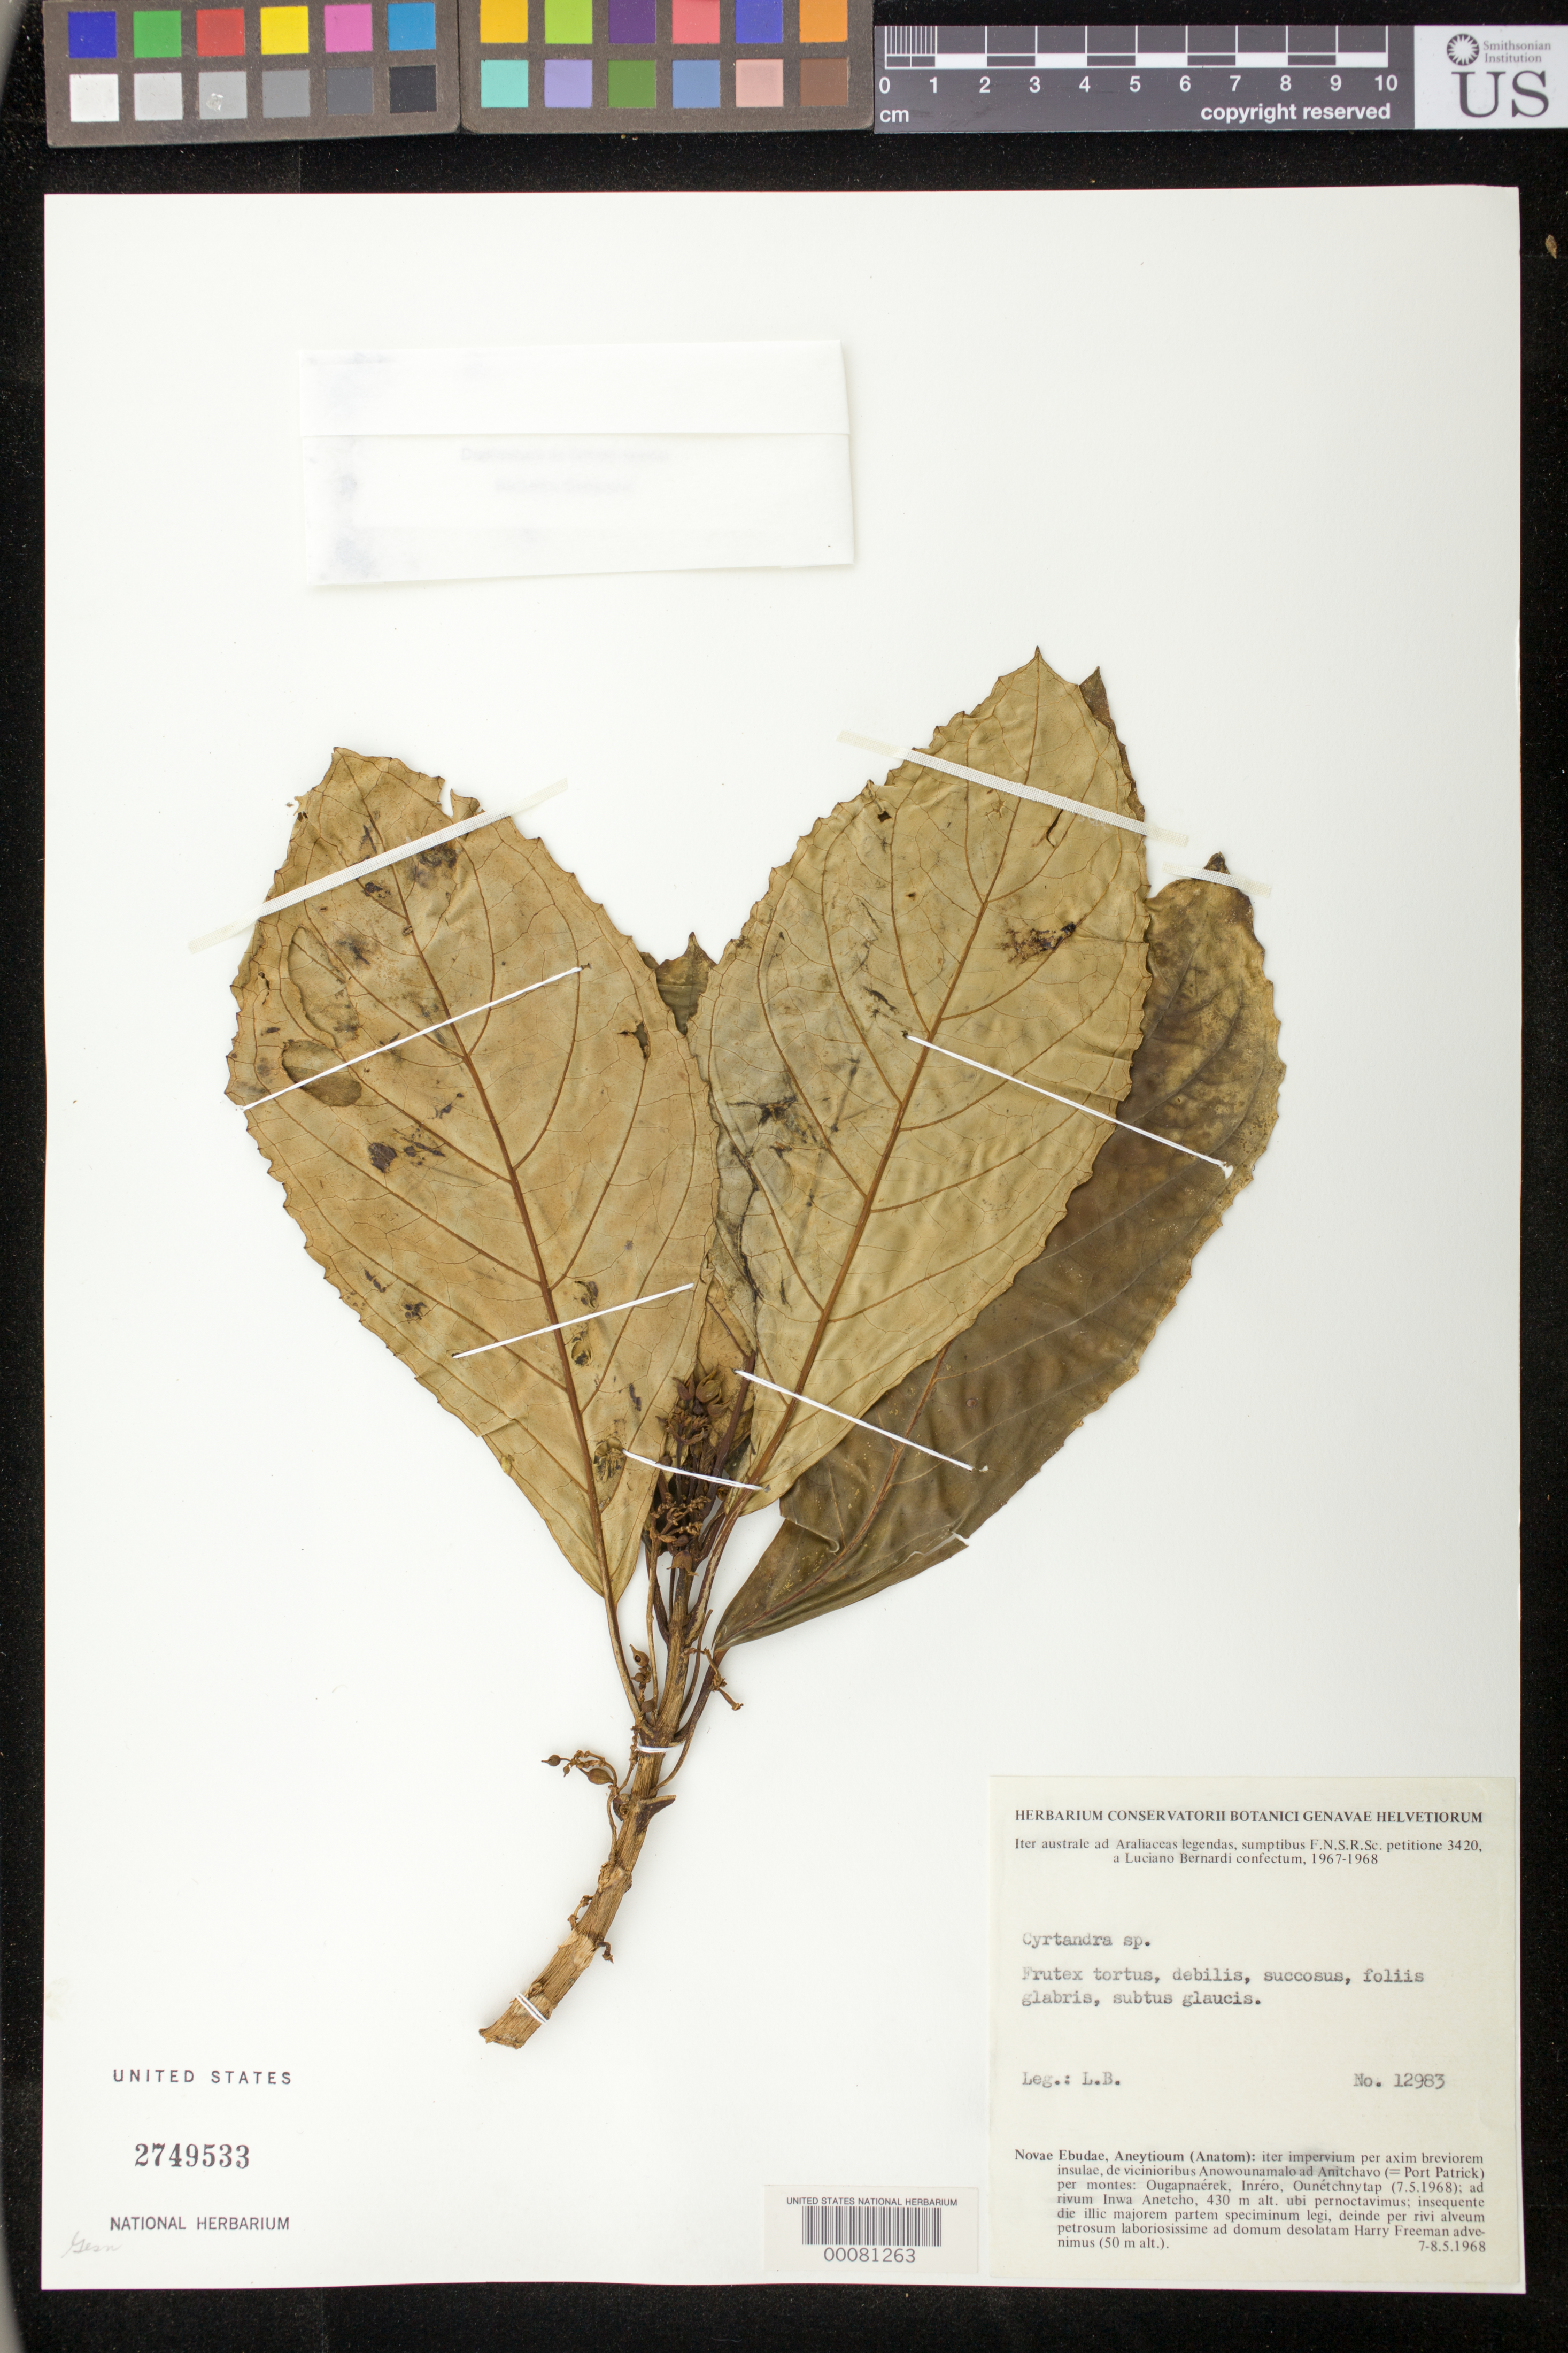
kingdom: Plantae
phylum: Tracheophyta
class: Magnoliopsida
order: Lamiales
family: Gesneriaceae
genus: Cyrtandra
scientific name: Cyrtandra sp.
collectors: L. Bernardi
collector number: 12983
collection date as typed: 07 May 1968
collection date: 1968-05-07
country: Vanuatu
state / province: Aneityum I.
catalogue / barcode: US 2749533